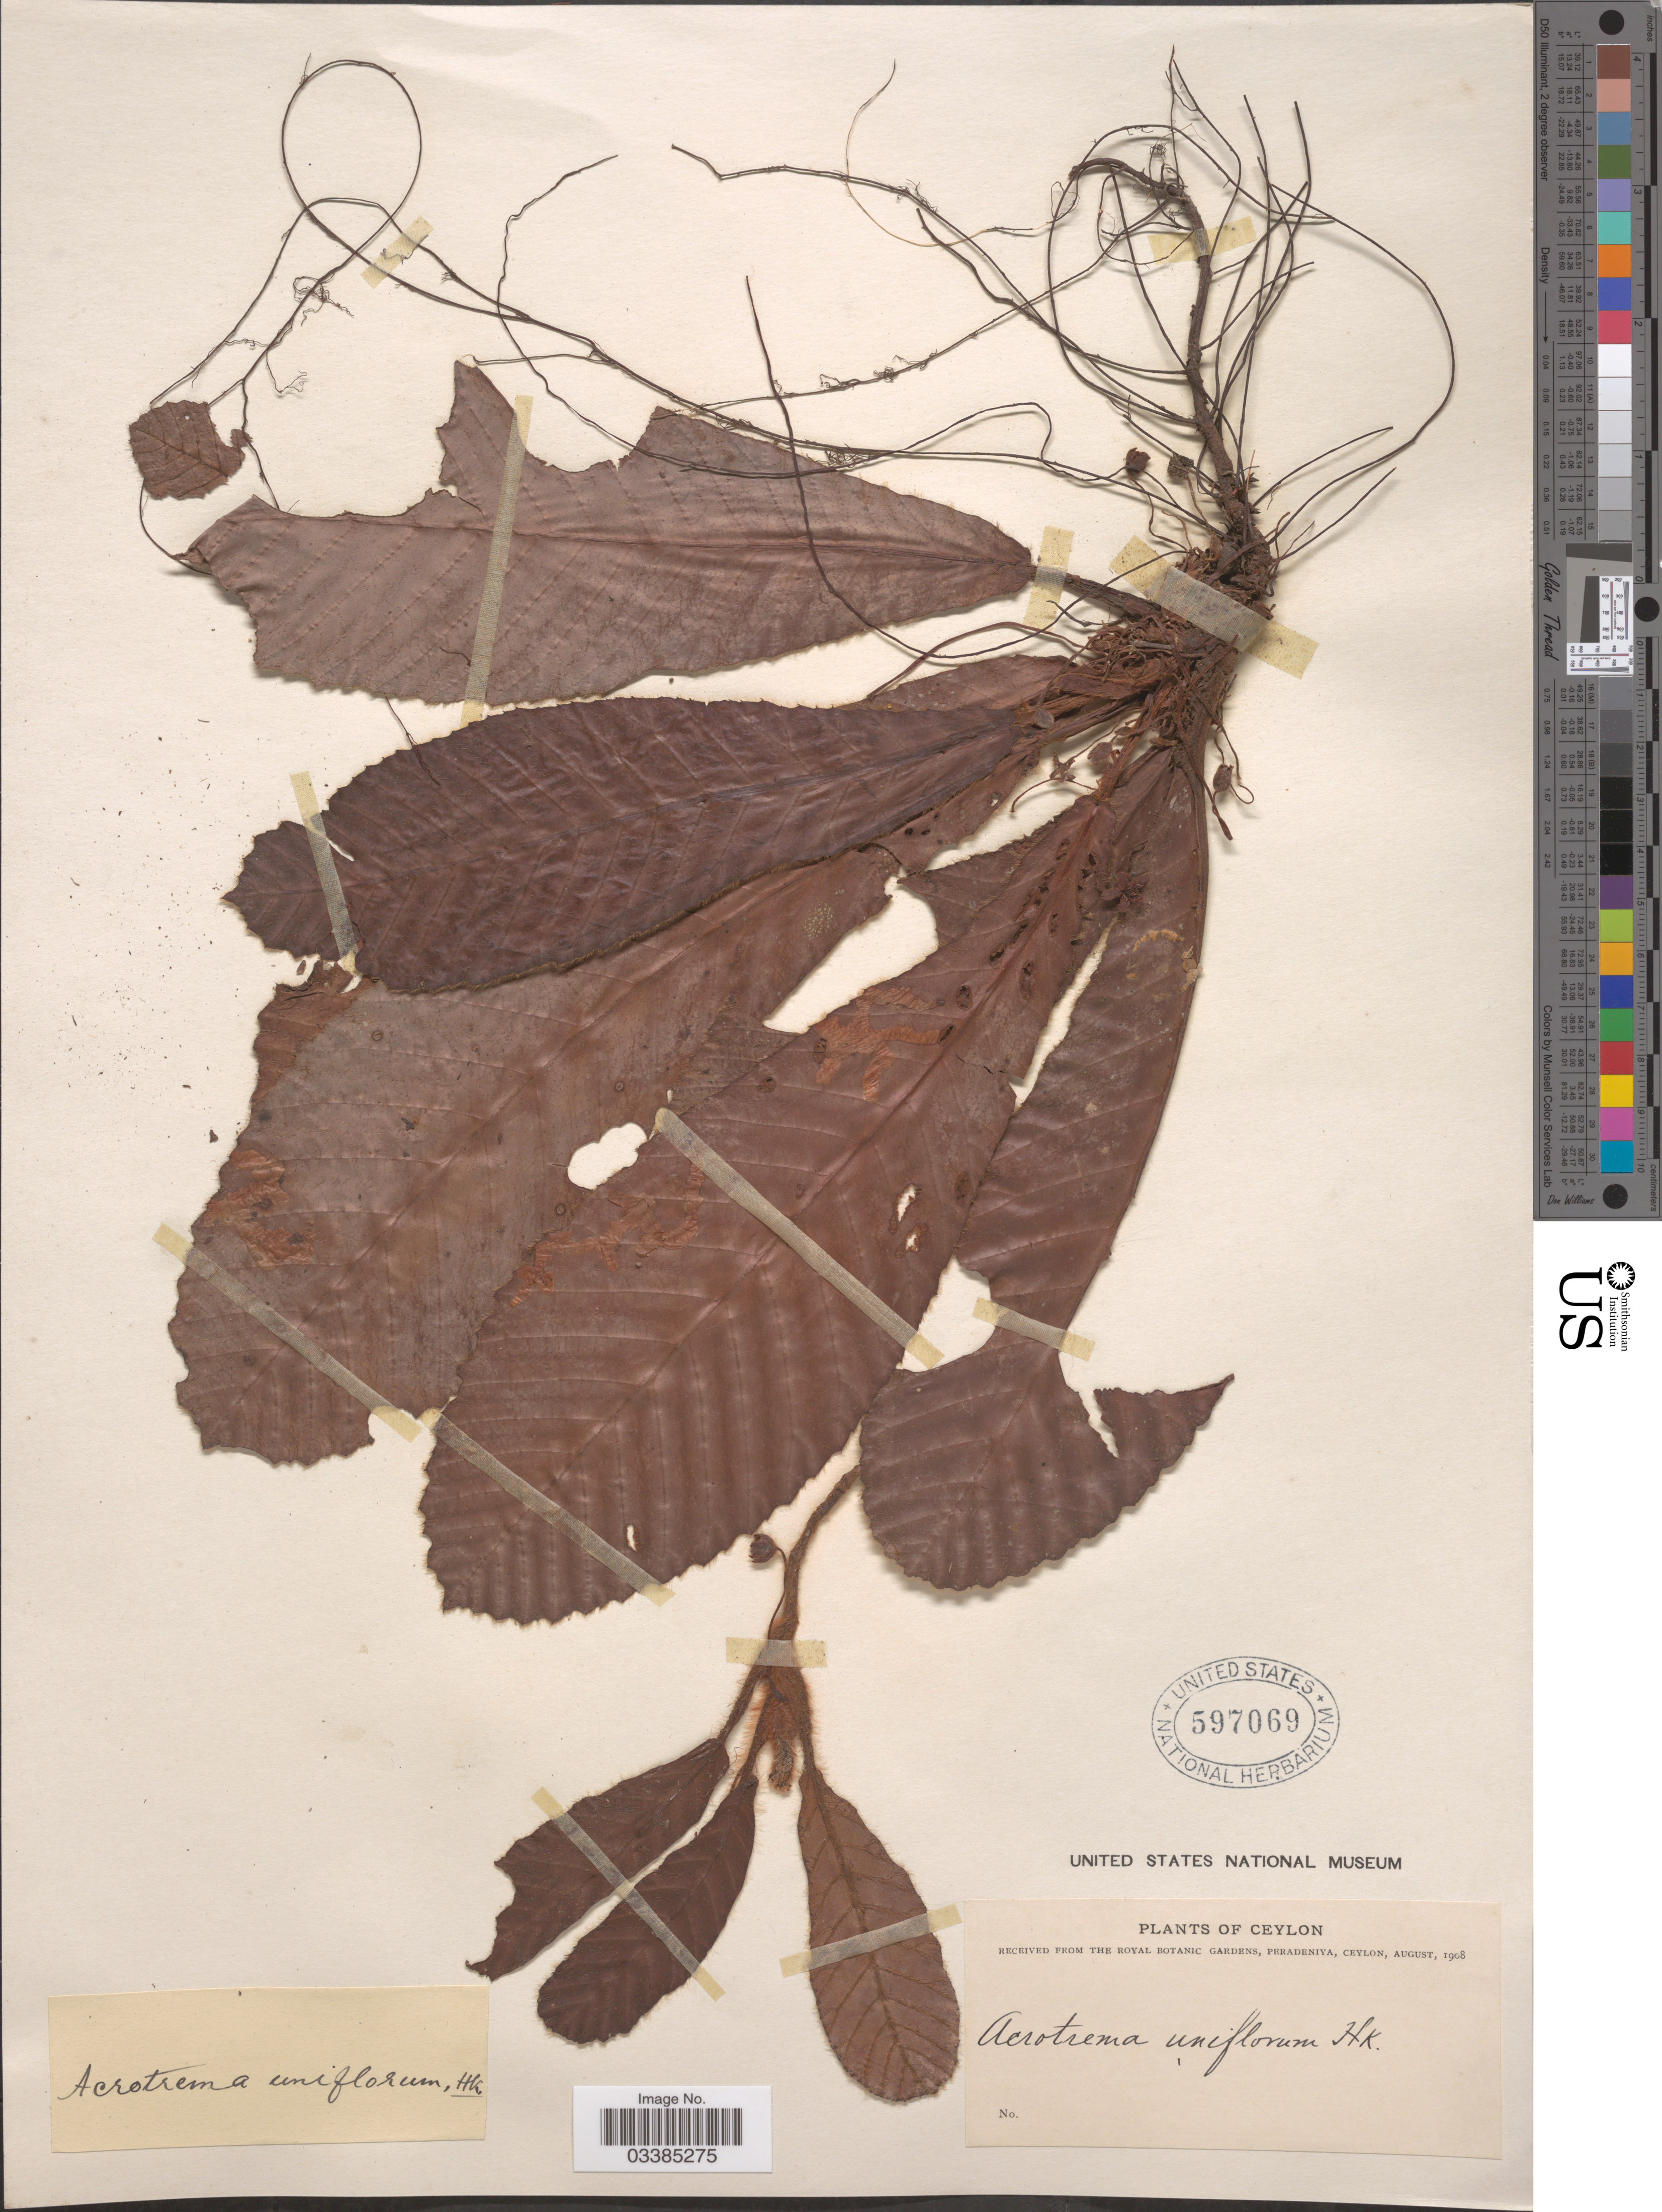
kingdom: Plantae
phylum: Tracheophyta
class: Magnoliopsida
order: Dilleniales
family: Dilleniaceae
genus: Acrotrema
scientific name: Acrotrema uniflorum var. uniflorum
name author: Hook.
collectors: ex herb. Royal Botanic Gardens, Peradeniya, Ceylon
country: Sri Lanka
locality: Ceylon.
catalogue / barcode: US 597069